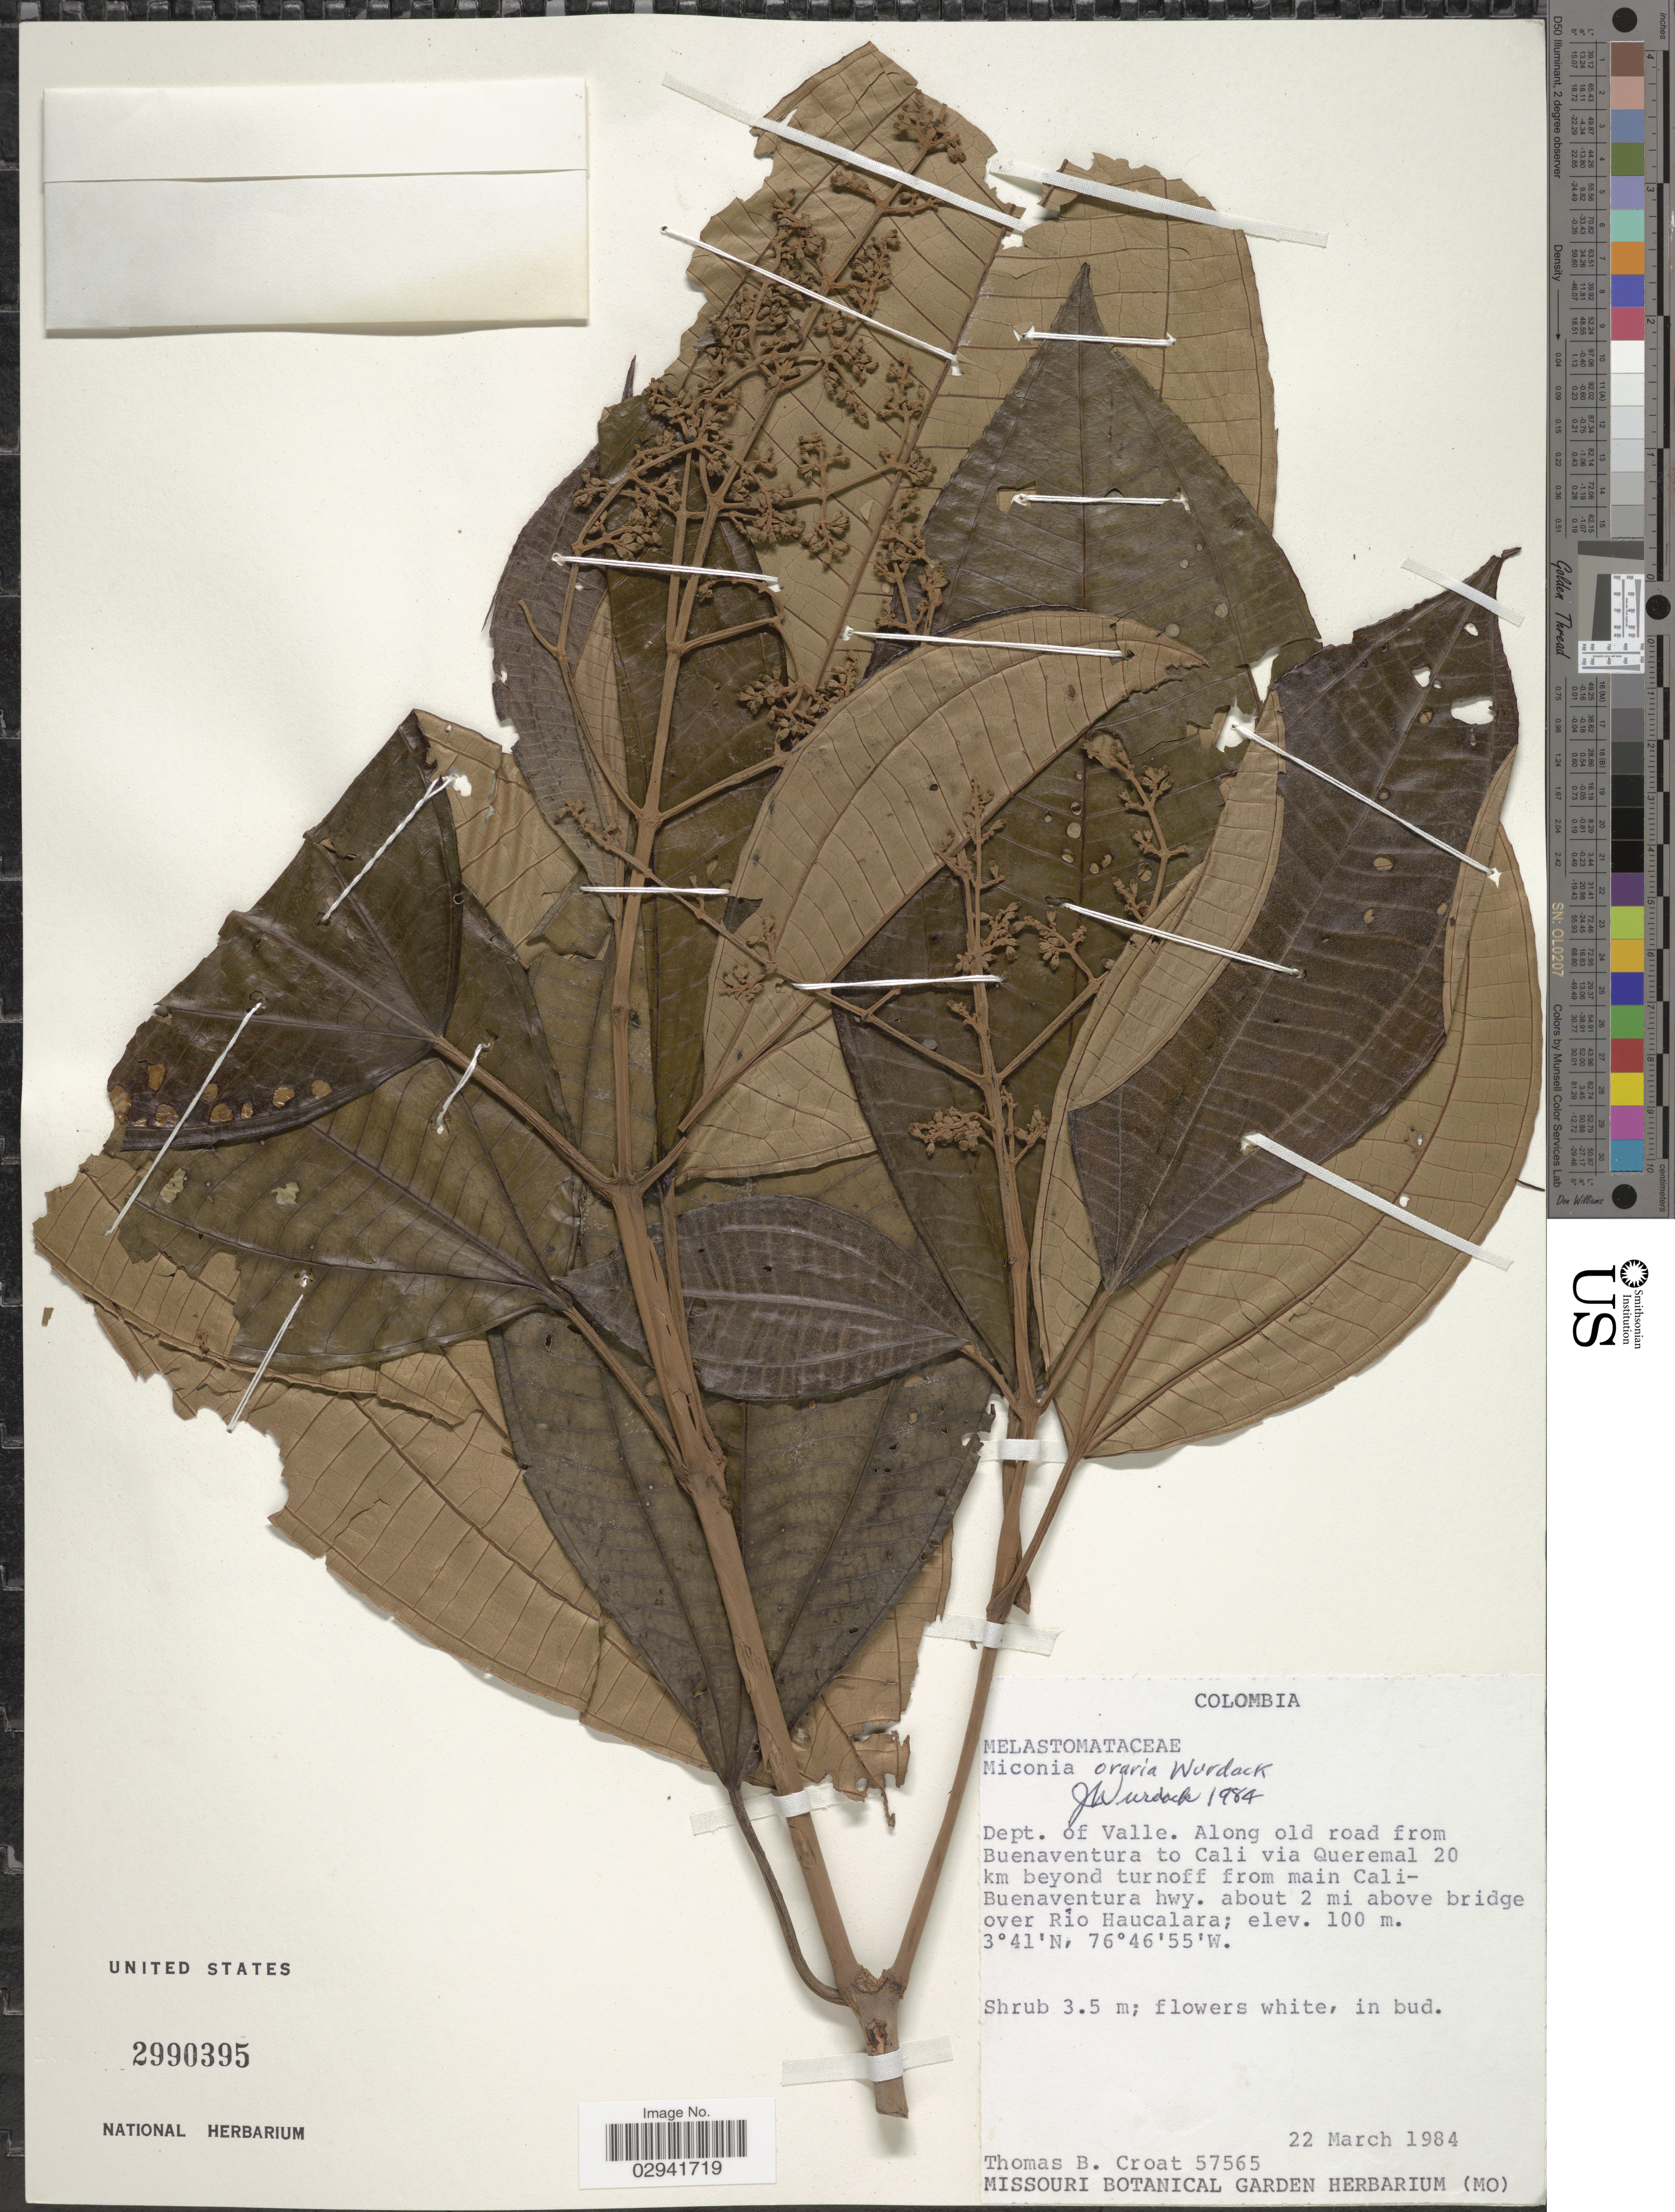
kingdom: Plantae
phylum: Tracheophyta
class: Magnoliopsida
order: Myrtales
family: Melastomataceae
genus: Miconia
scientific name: Miconia oraria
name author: Wurdack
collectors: T. B. Croat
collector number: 57565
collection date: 1984-03-22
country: Colombia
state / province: Valle del Cauca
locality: Dept. of Valle. Along old road from Buenaventura to Cali via Queremal 20 km beyond turnoff from main Cali-Buenaventura hwy. about 2 mi above bridge over Río Huacalara.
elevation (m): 100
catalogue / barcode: US 2990395